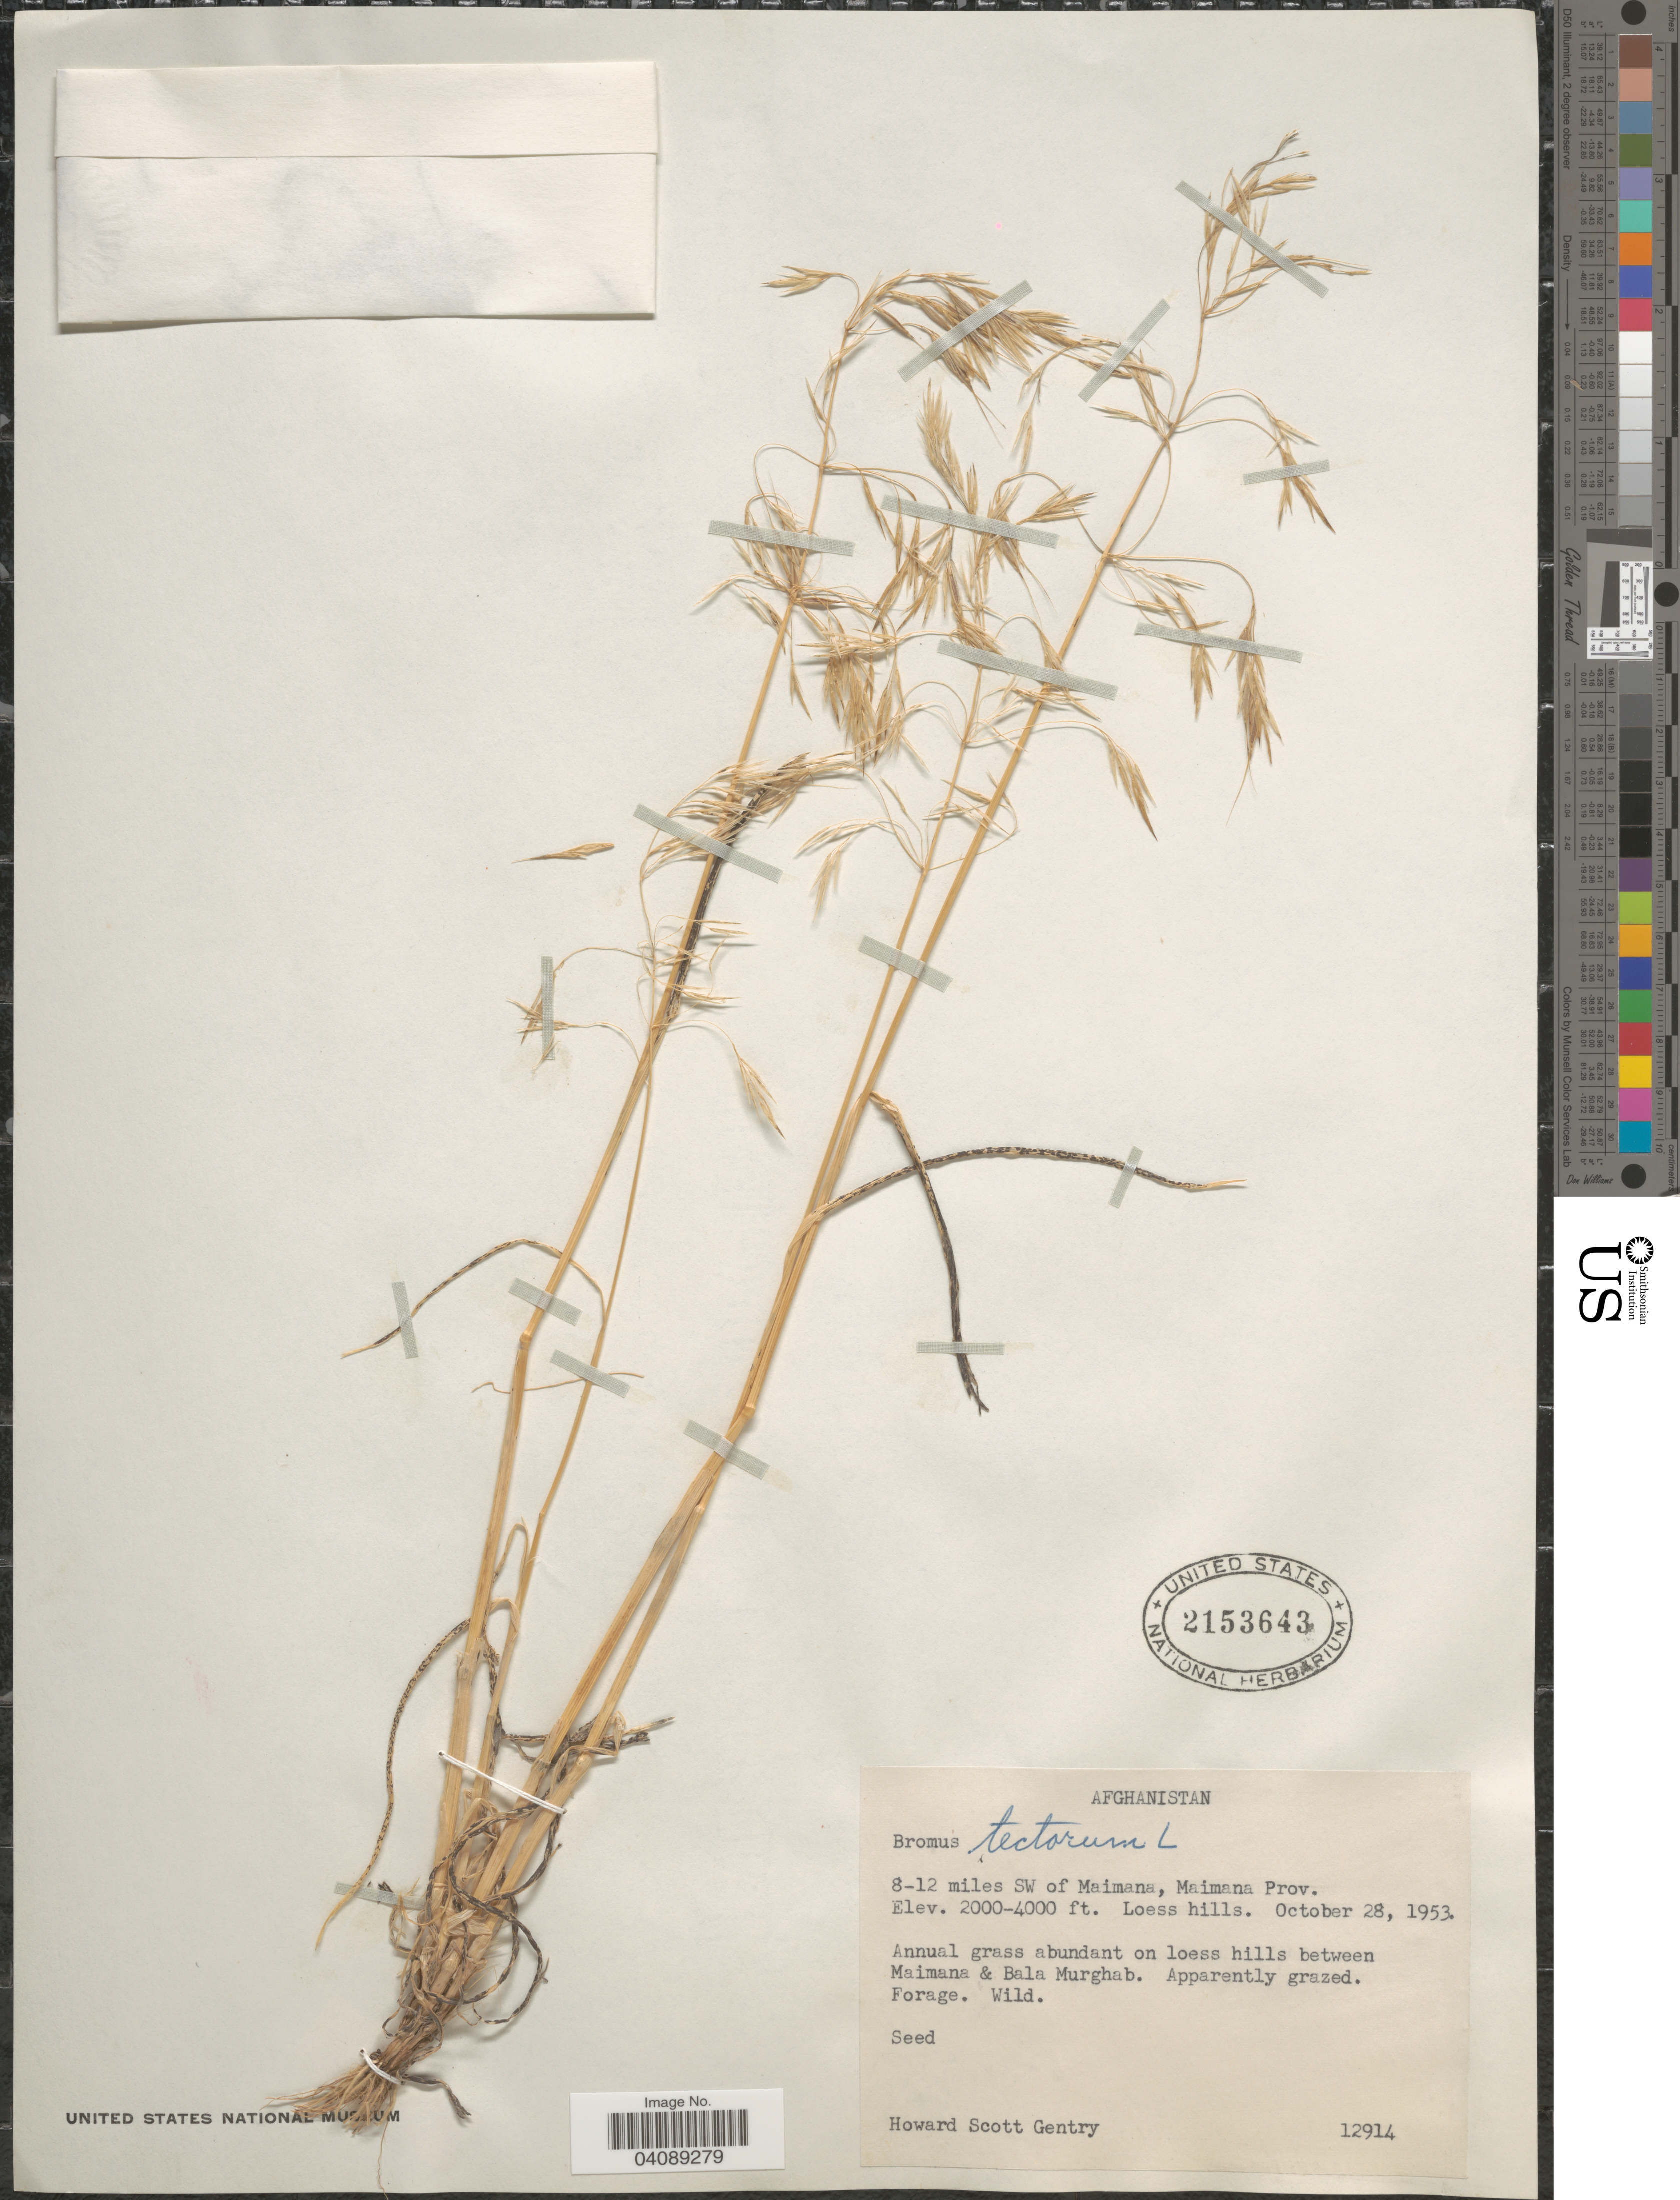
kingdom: Plantae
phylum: Tracheophyta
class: Liliopsida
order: Poales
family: Poaceae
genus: Bromus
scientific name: Bromus tectorum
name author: L.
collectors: H. S. Gentry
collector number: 12914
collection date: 1953-10-28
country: Afghanistan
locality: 8-12 miles SW of Maimana, Maimana Prov. Loess hills. On loess hills between Maimana & Bala Murghab.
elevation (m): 610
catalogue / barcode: US 2153643